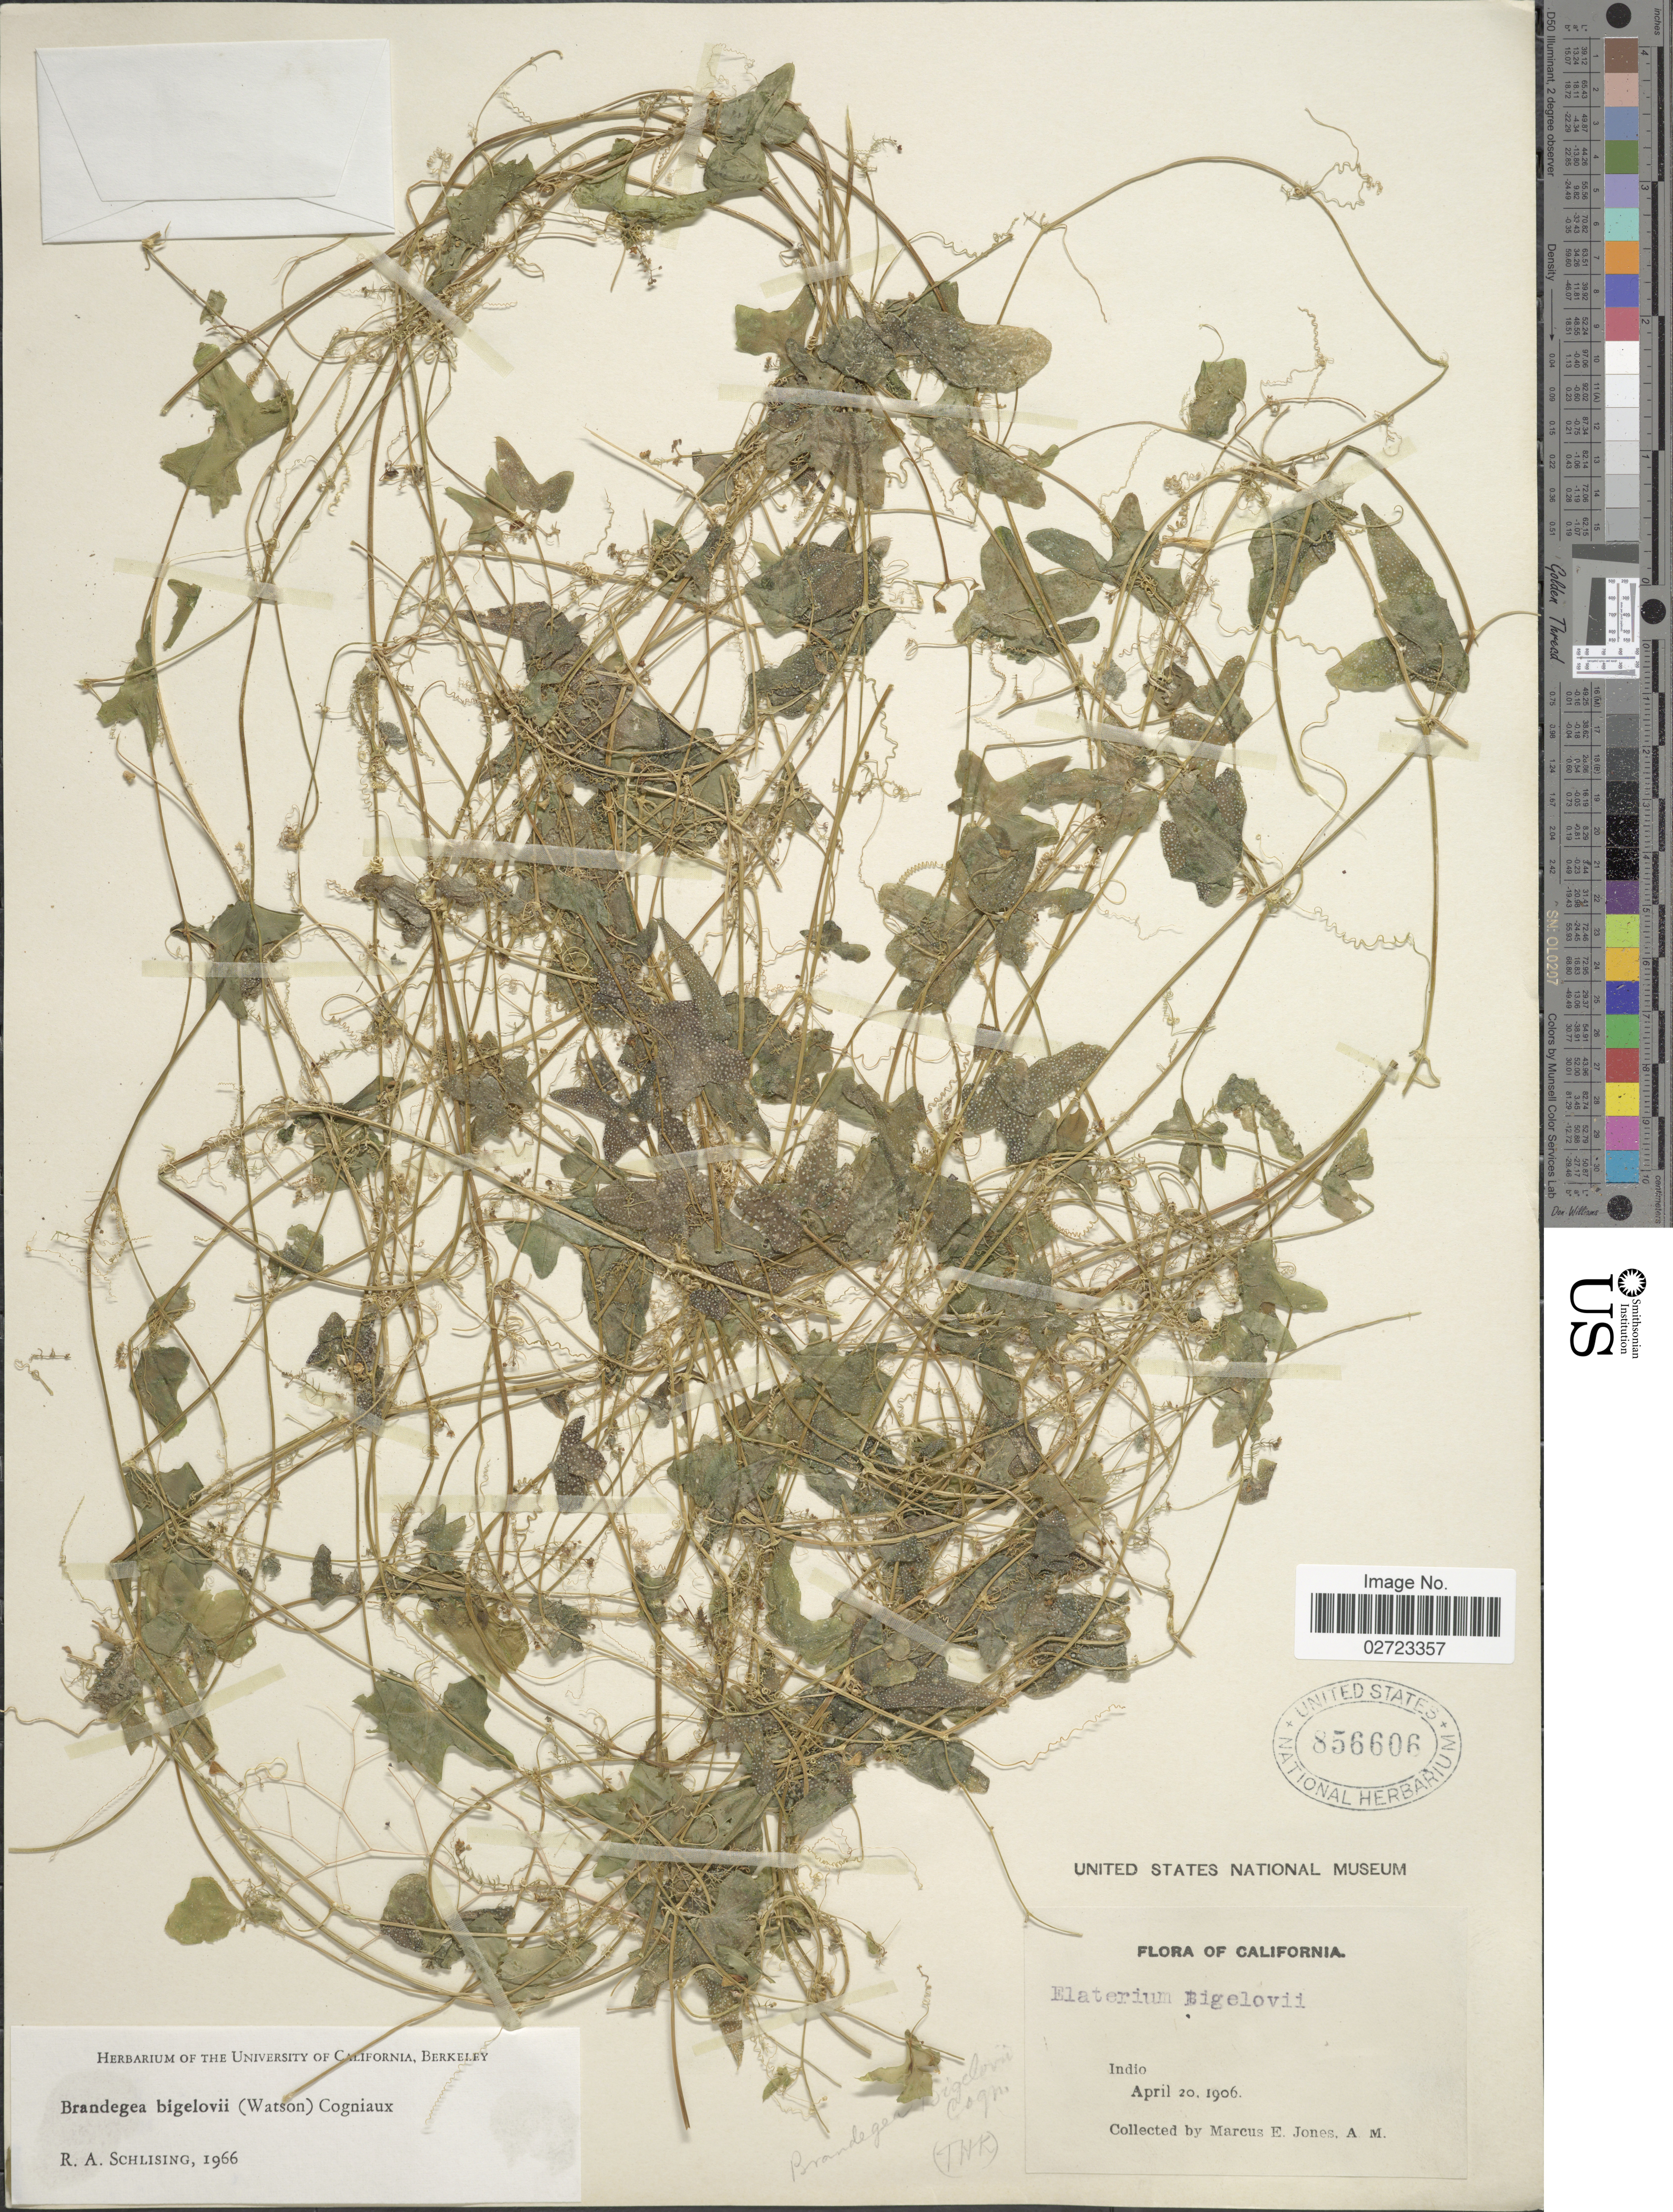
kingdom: Plantae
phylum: Tracheophyta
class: Magnoliopsida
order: Cucurbitales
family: Cucurbitaceae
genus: Brandegea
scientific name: Brandegea bigelovii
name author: (Watson) Cogn.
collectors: M. E. Jones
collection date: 1906-04-20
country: United States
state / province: California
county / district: Riverside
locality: Indio.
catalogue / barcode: US 856606